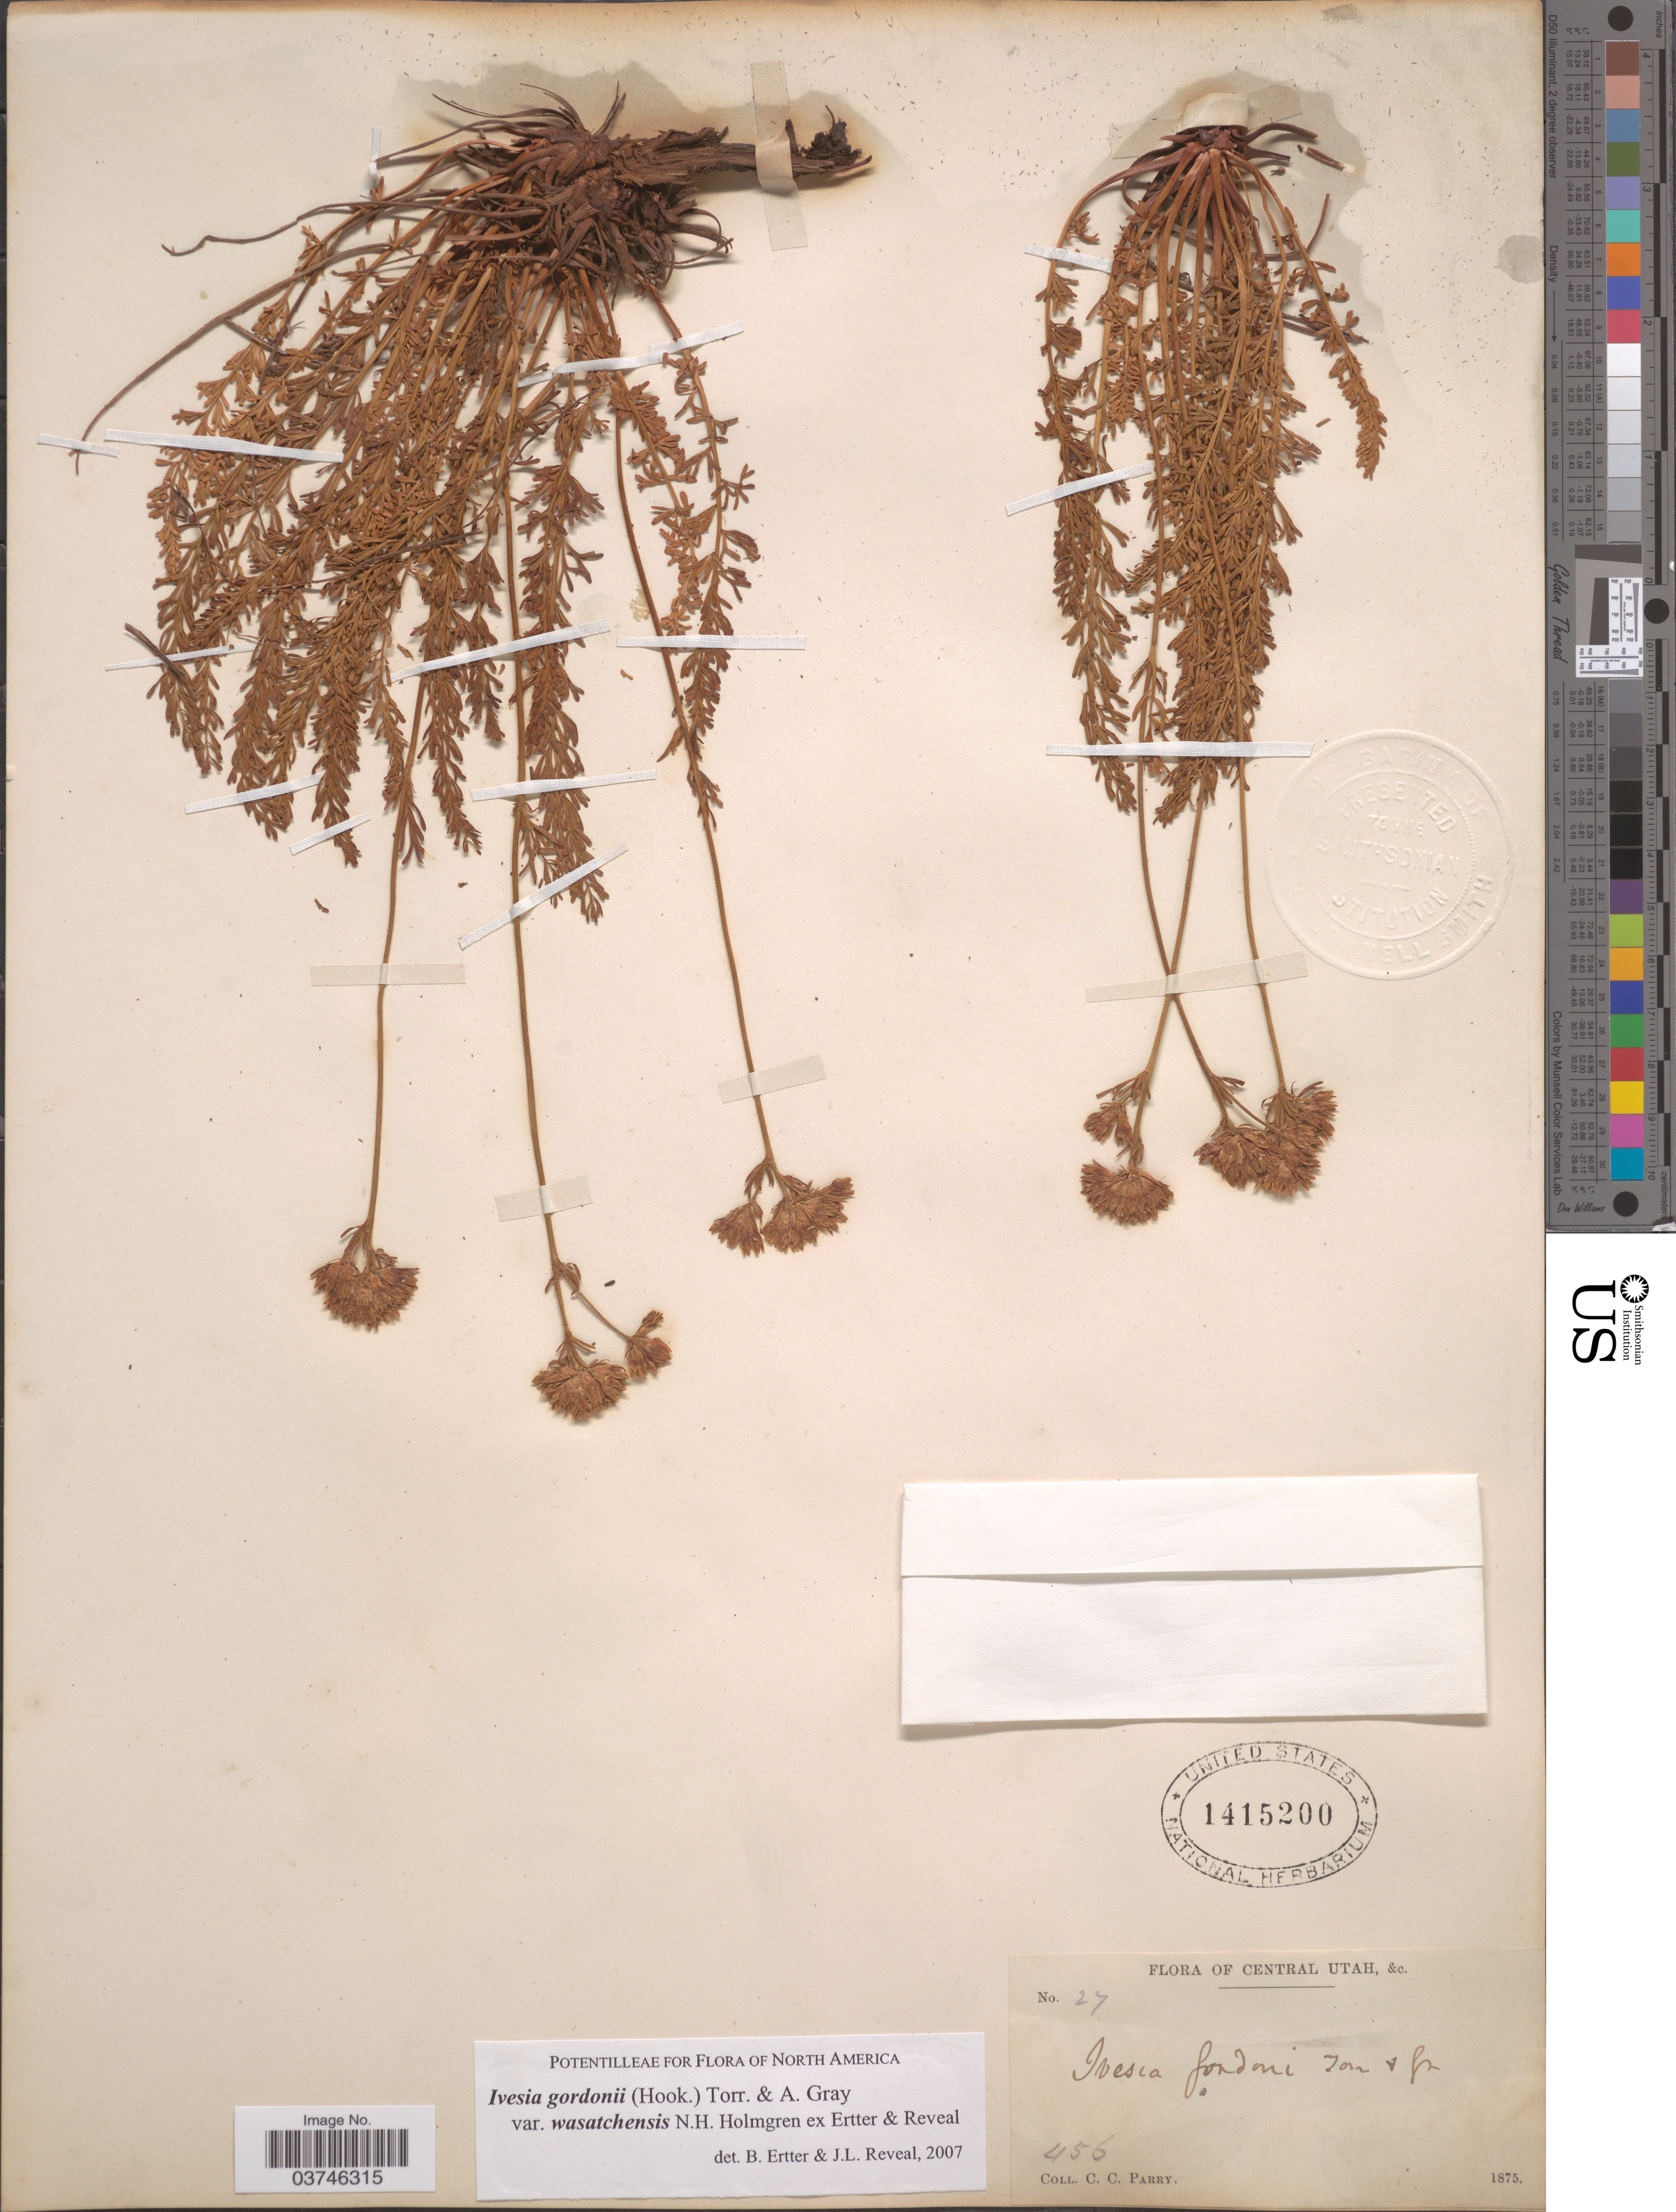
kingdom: Plantae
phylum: Tracheophyta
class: Magnoliopsida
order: Rosales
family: Rosaceae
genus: Potentilla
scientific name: Potentilla gordonii var. wasatchensis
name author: (N.H. Holmgren ex Ertter) Mosyakin & Shiyan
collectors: C. C. Parry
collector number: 27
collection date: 1875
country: United States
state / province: Utah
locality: Central Utah &c.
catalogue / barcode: US 1415200